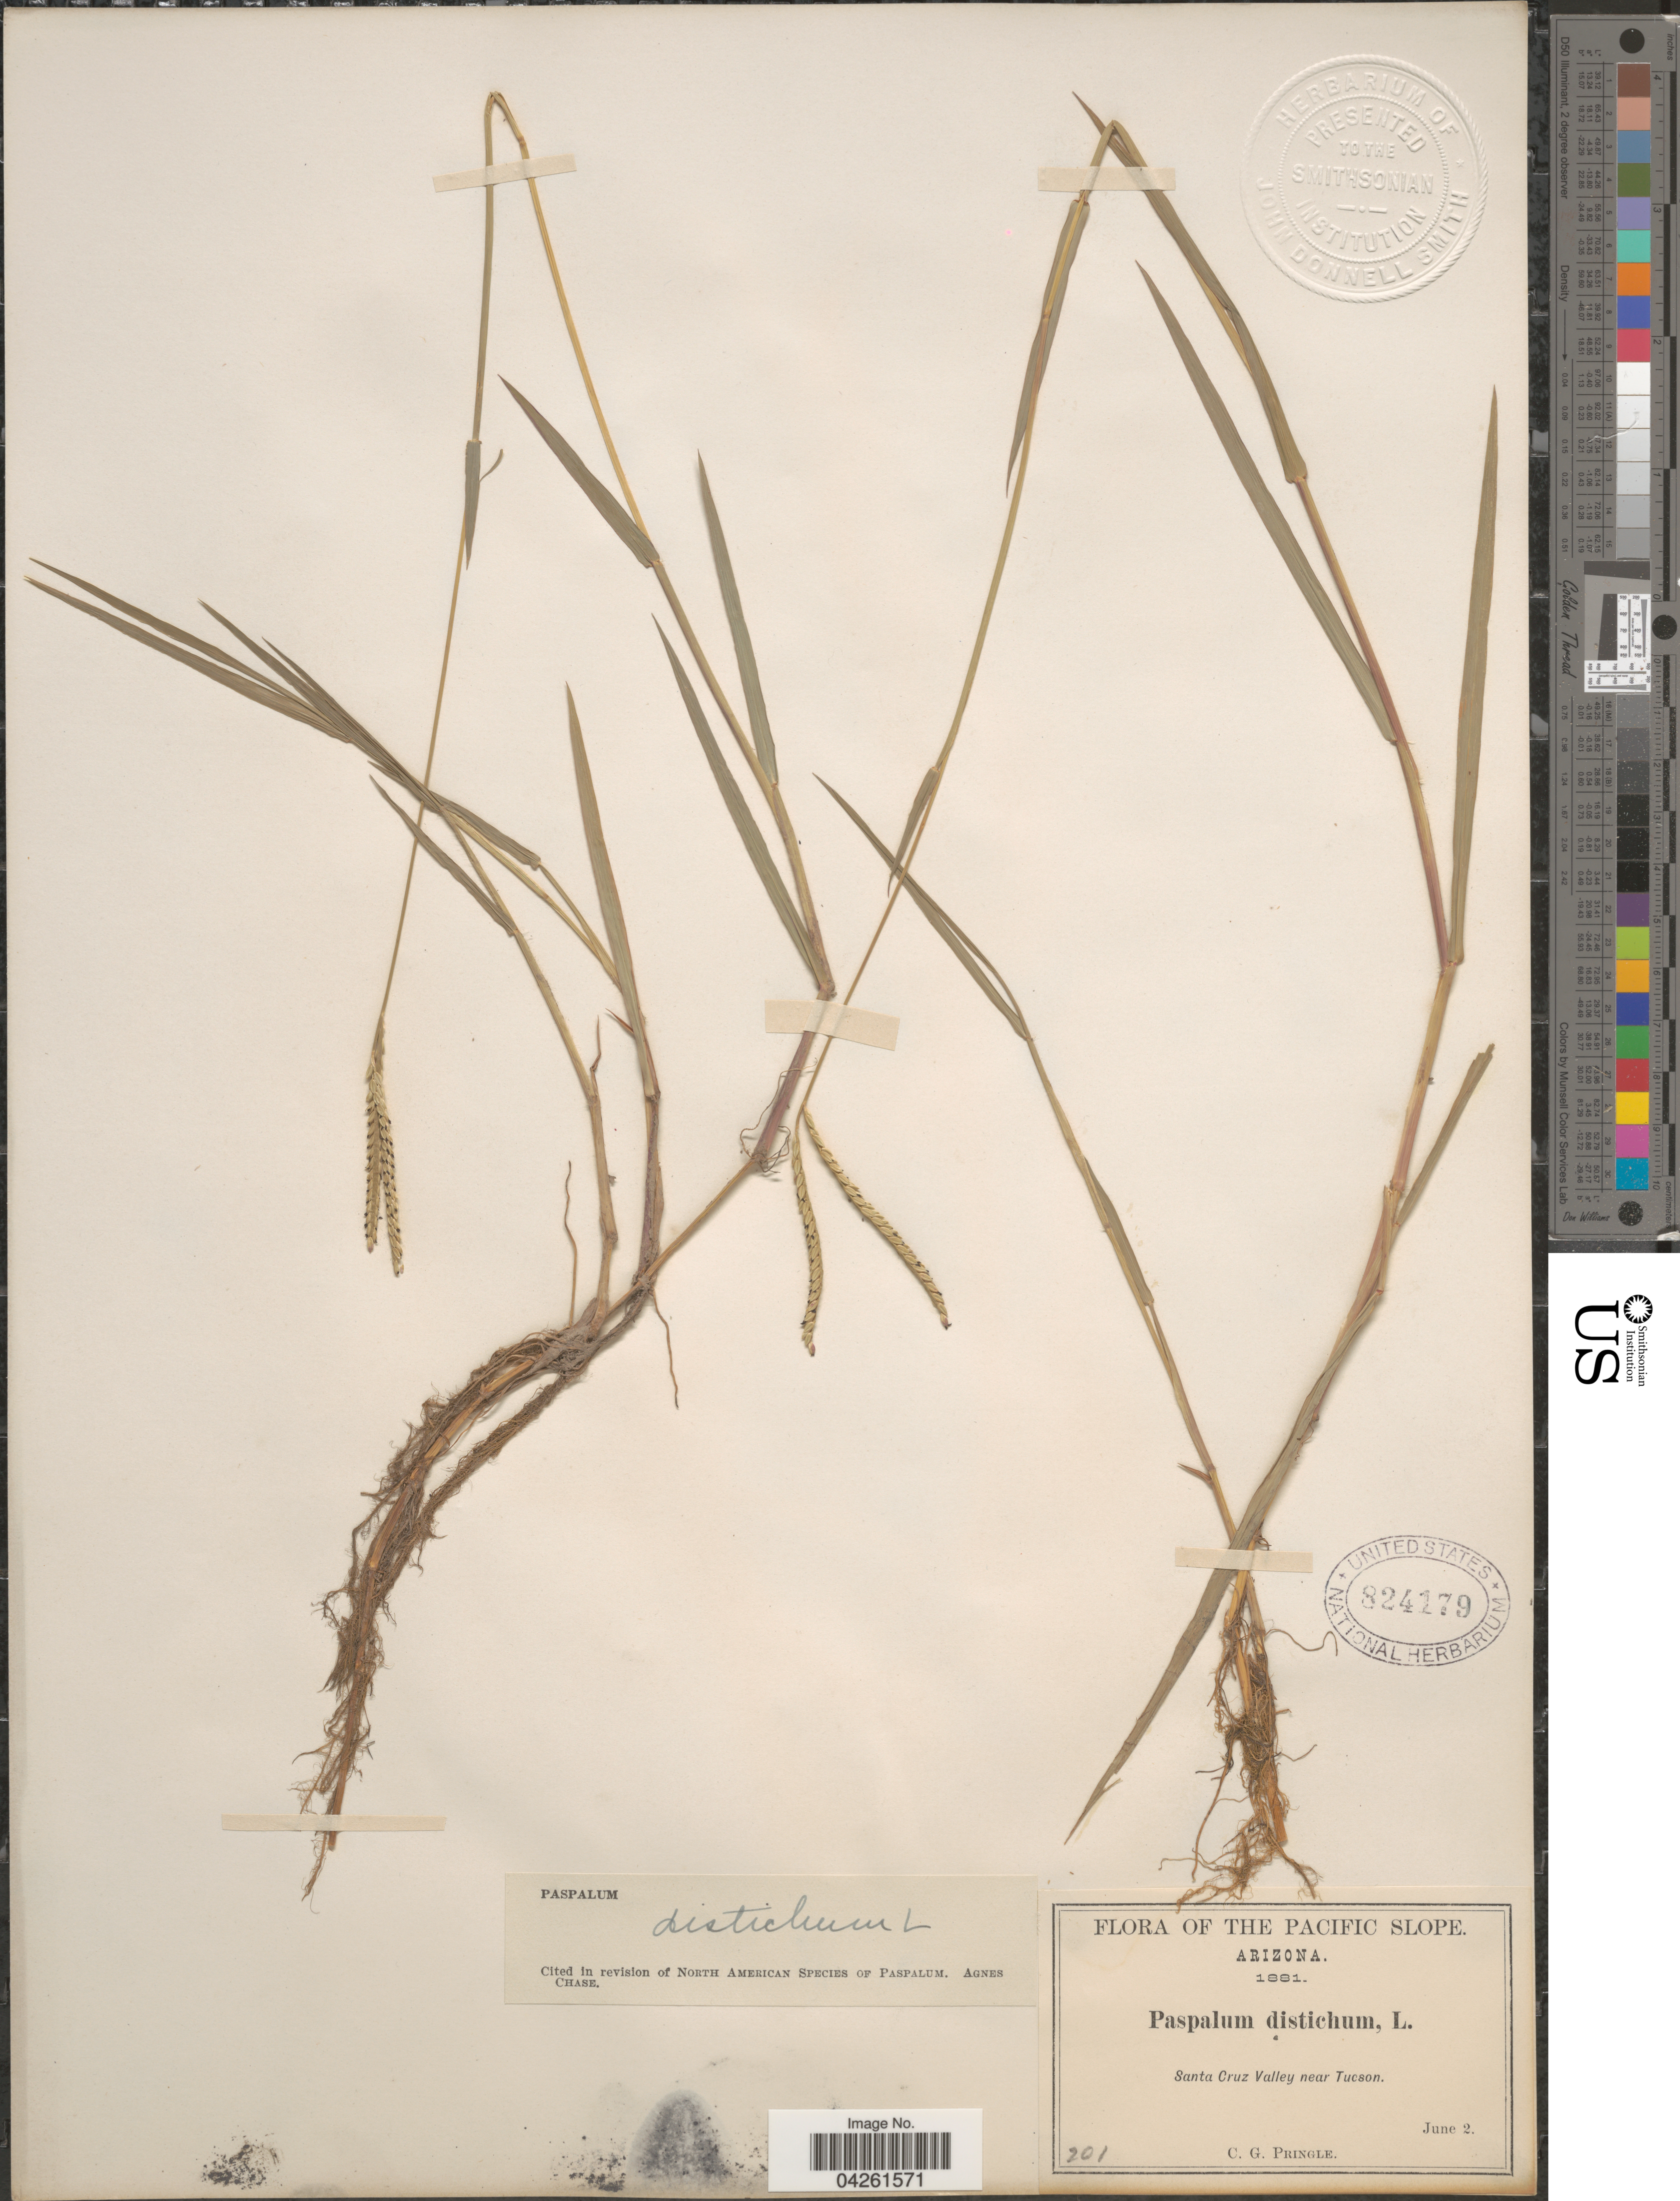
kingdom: Plantae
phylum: Tracheophyta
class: Liliopsida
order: Poales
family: Poaceae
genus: Paspalum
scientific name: Paspalum distichum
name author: L.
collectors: C. G. Pringle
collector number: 201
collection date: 1881-06-02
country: United States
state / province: Arizona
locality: The Pacific Slope. Santa Cruz Valley near Tucson.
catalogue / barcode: US 824179